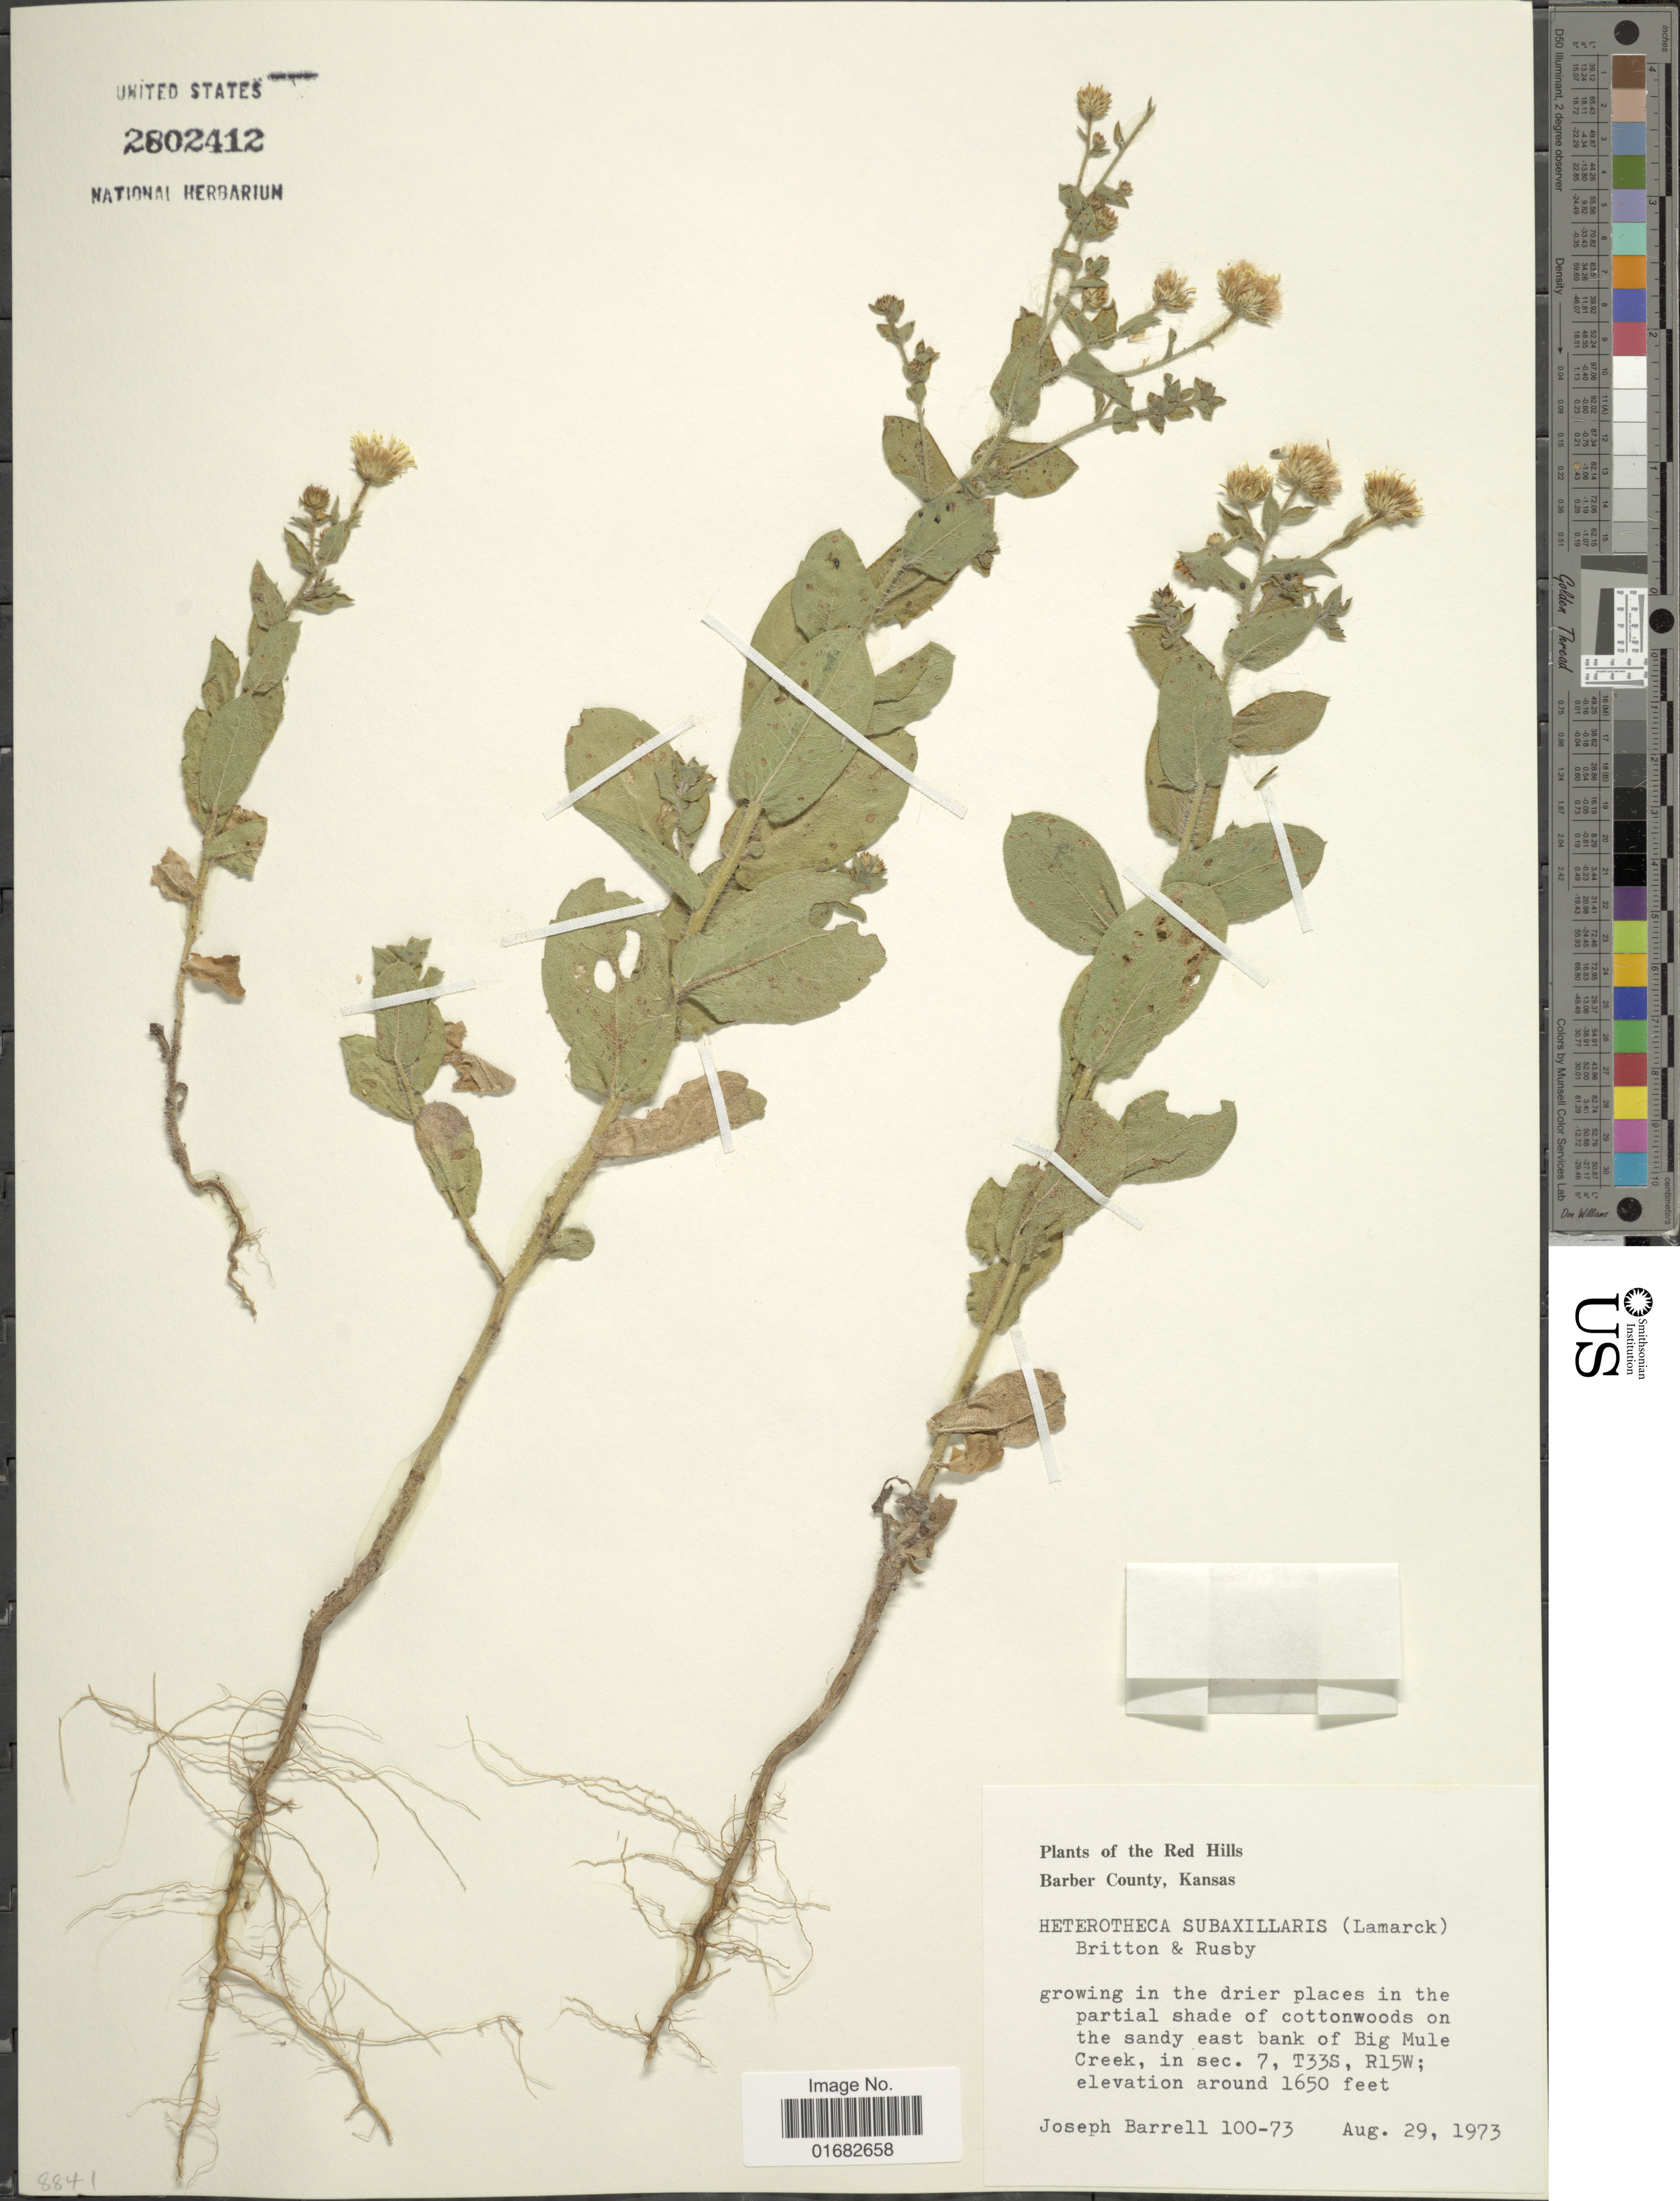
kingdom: Plantae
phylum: Tracheophyta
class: Magnoliopsida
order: Asterales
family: Asteraceae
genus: Heterotheca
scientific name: Heterotheca subaxillaris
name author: (Lam.) Britton & Rusby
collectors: J. Barrell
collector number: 100-73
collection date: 1973-08-29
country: United States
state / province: Kansas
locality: Red Hills, Barber County. East bank of Big Mule Creek, in sec. 7, T33S, R15W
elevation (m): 503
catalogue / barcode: US 2802412